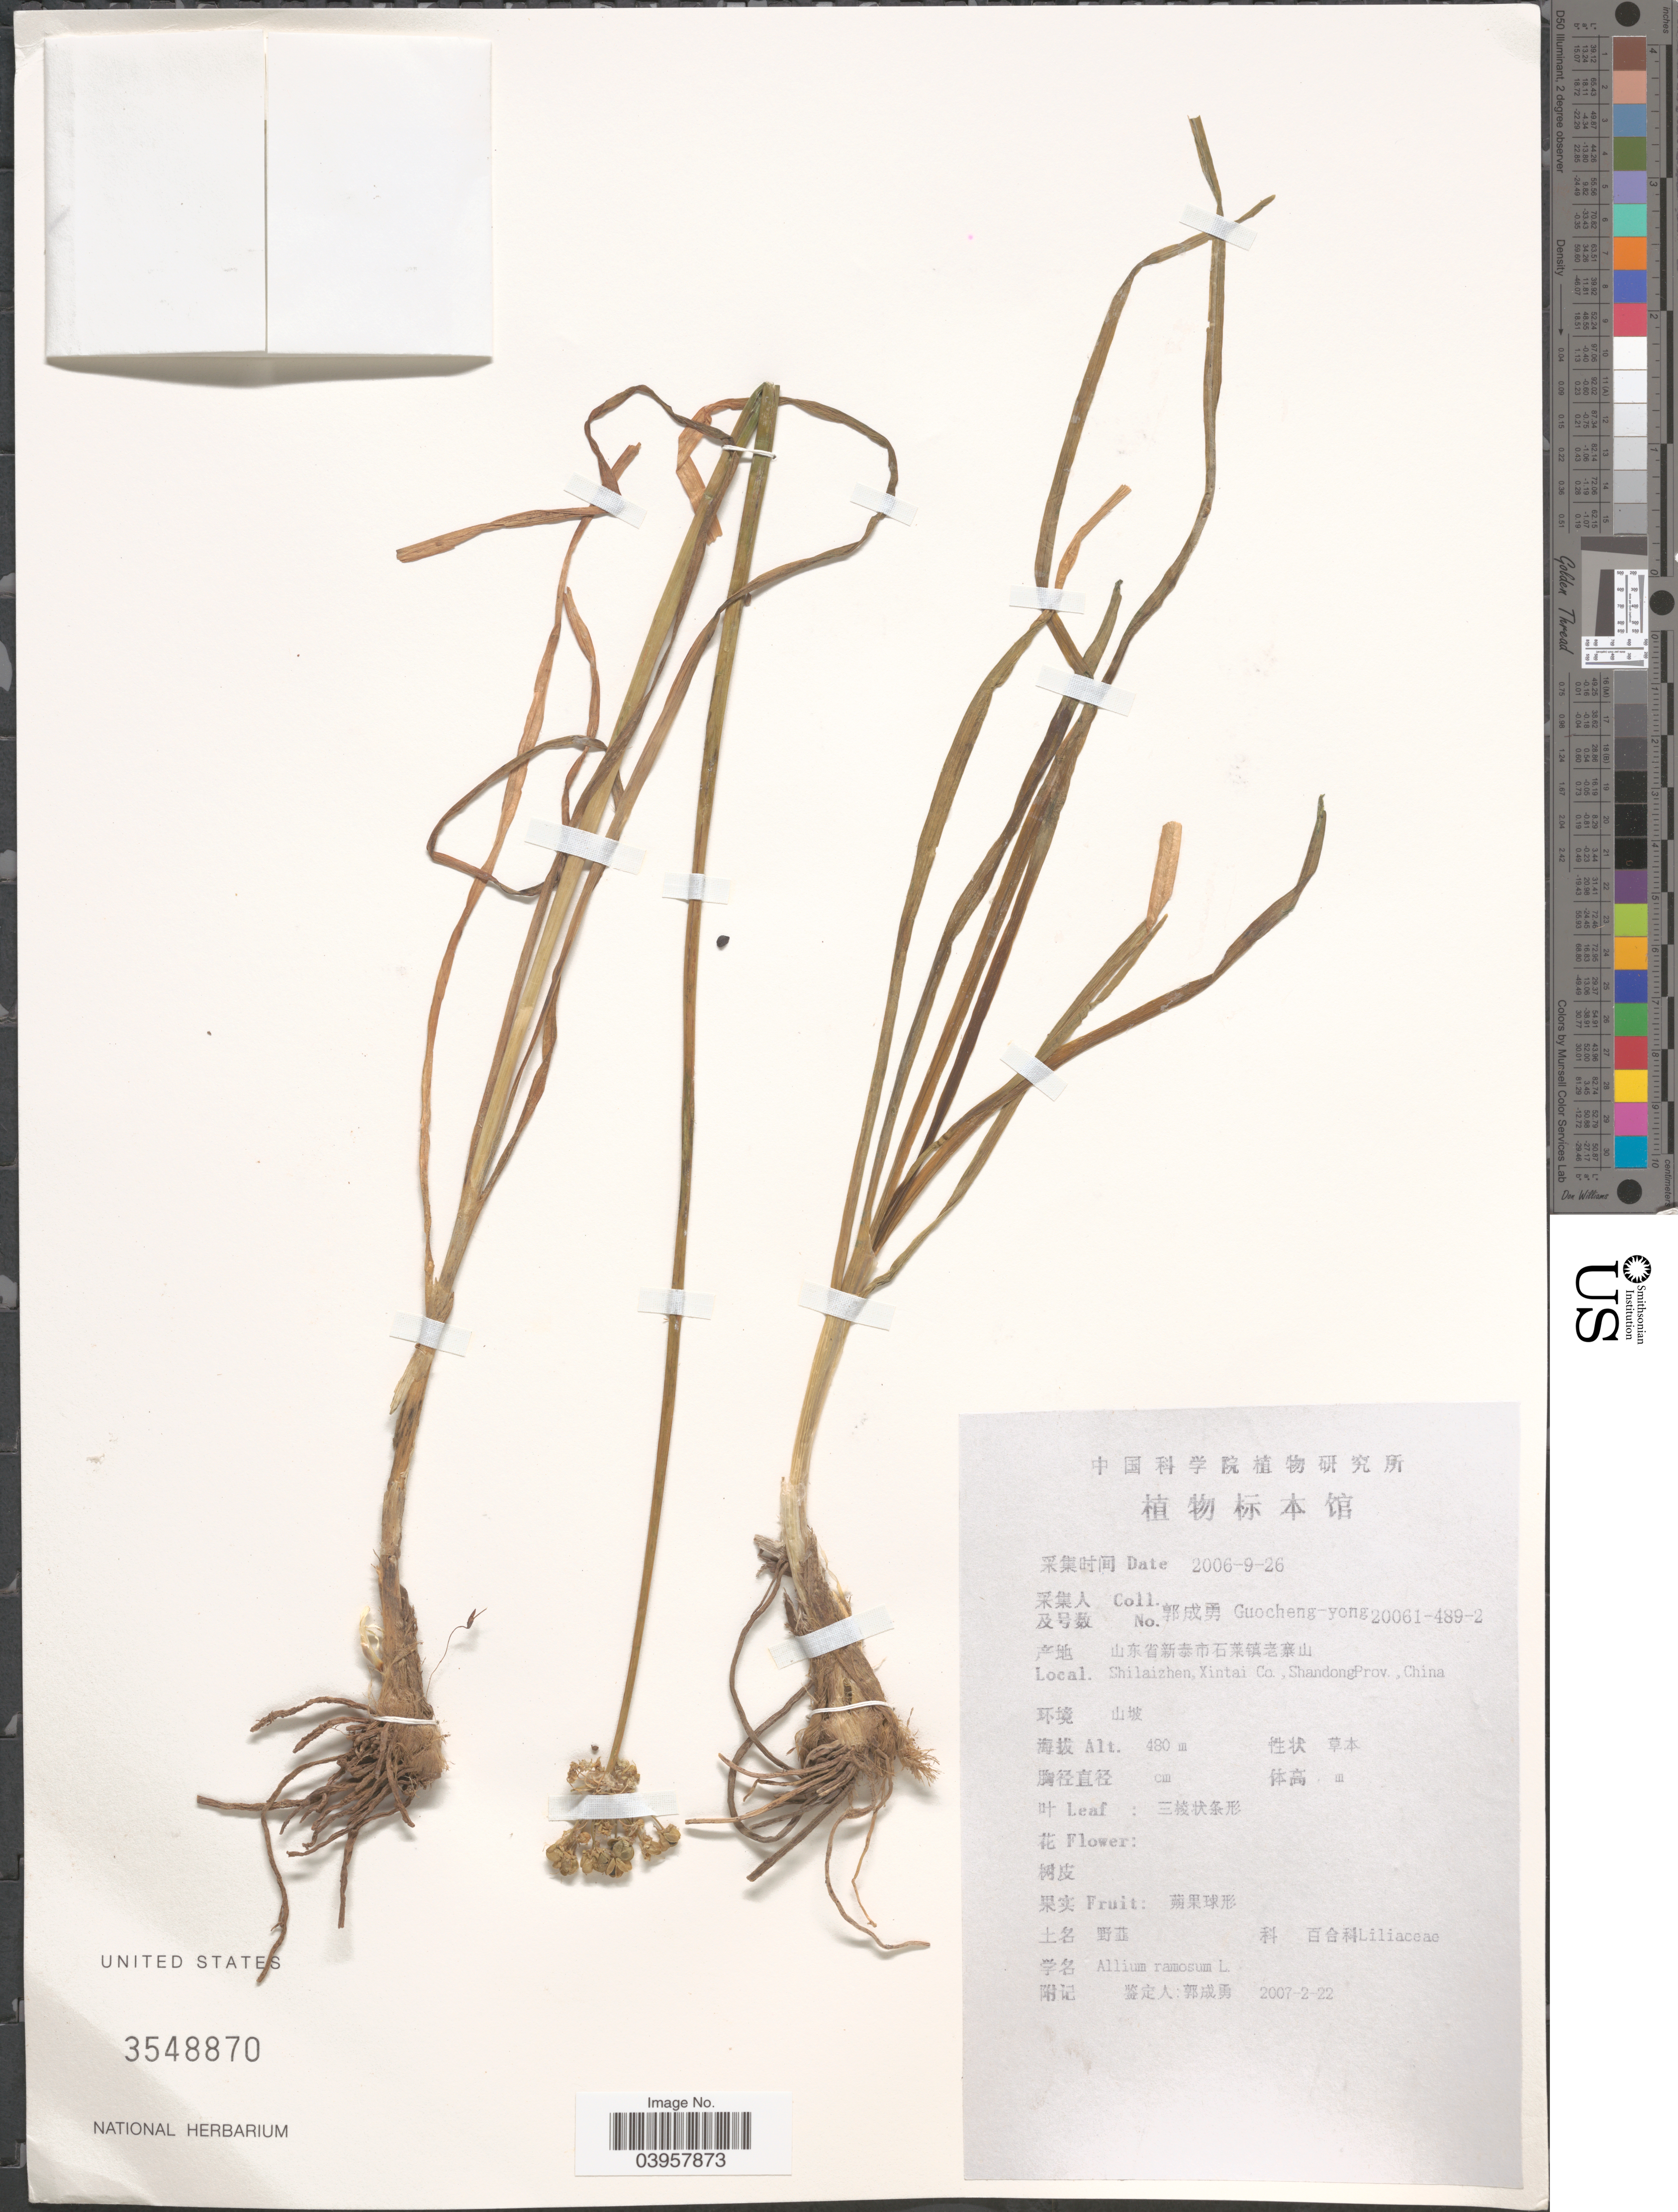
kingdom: Plantae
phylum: Tracheophyta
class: Liliopsida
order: Asparagales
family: Amaryllidaceae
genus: Allium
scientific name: Allium ramosum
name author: L.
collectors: Guo cheng-yong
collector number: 20061-489-2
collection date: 2006-09-26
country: China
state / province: Shandong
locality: Shilaizhen, Xintai Co.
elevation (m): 480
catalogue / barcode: US 3548870